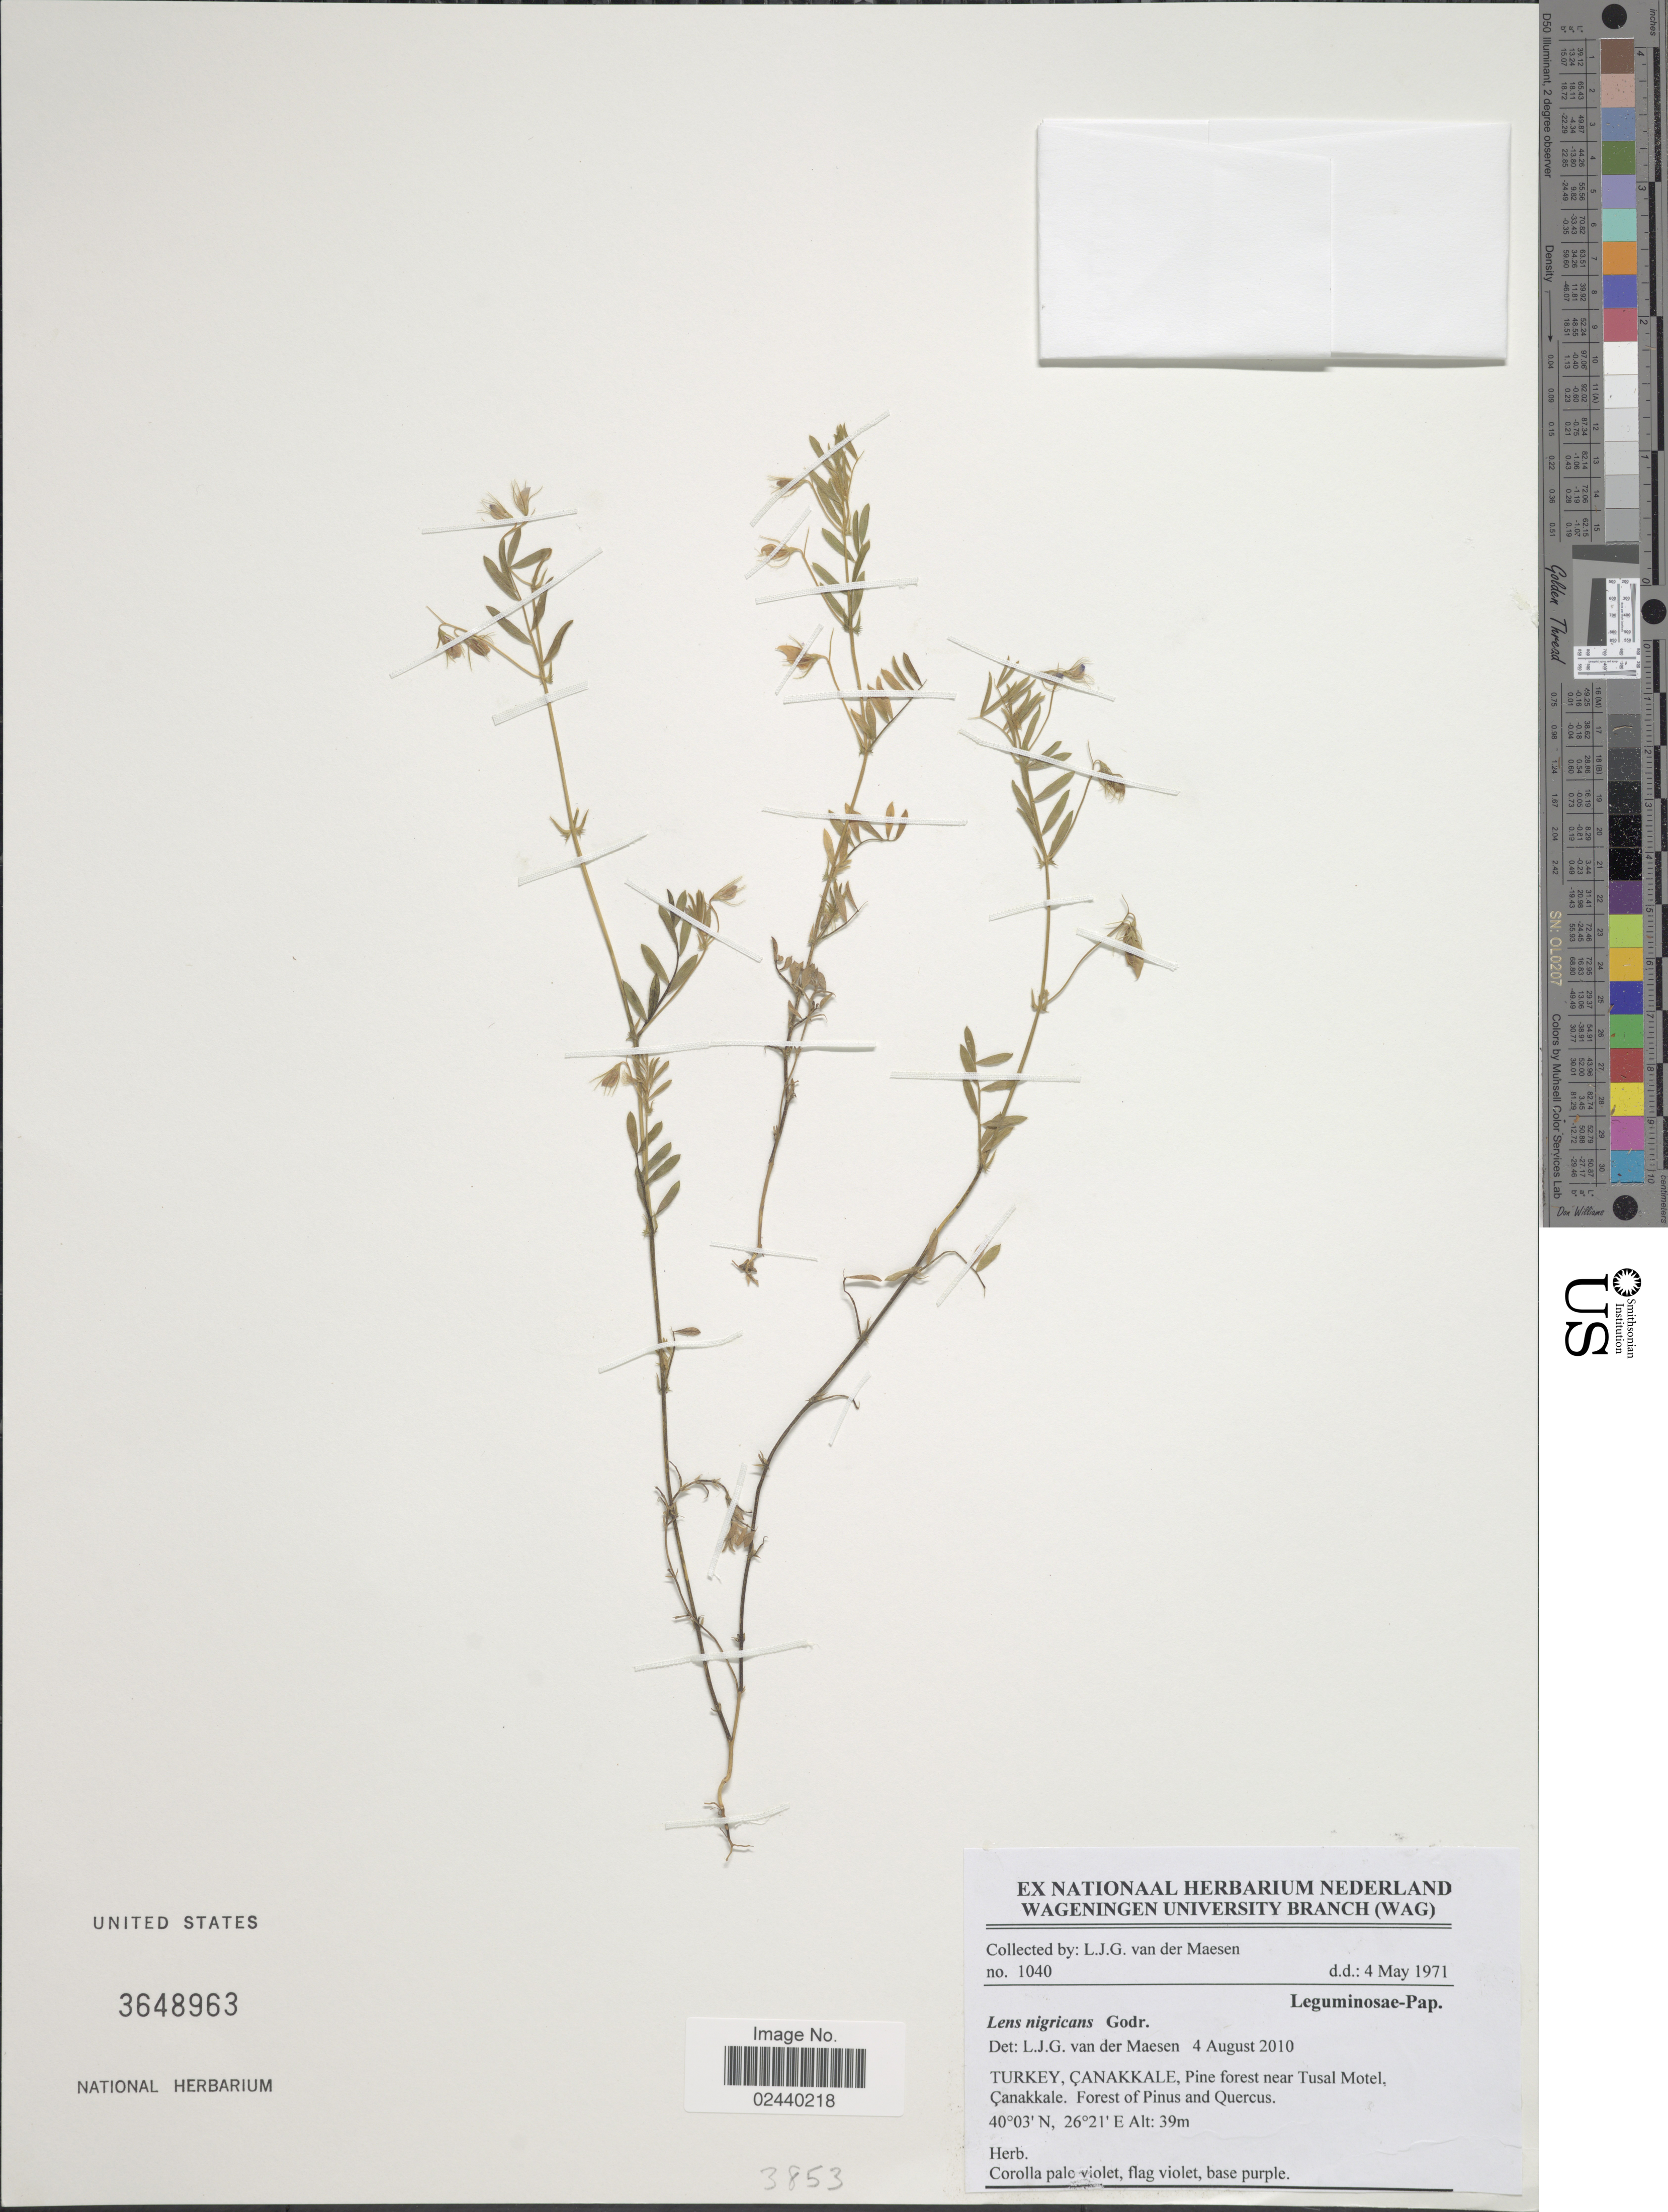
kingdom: Plantae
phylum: Tracheophyta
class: Magnoliopsida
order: Fabales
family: Fabaceae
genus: Vicia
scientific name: Vicia lentoides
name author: (Ten.) Coss. & Germ.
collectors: L. van der Maesen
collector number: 1040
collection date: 1971-05-04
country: Turkey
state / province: Canakkale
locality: Pine forest near Tusal Motel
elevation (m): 39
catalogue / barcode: US 3648963